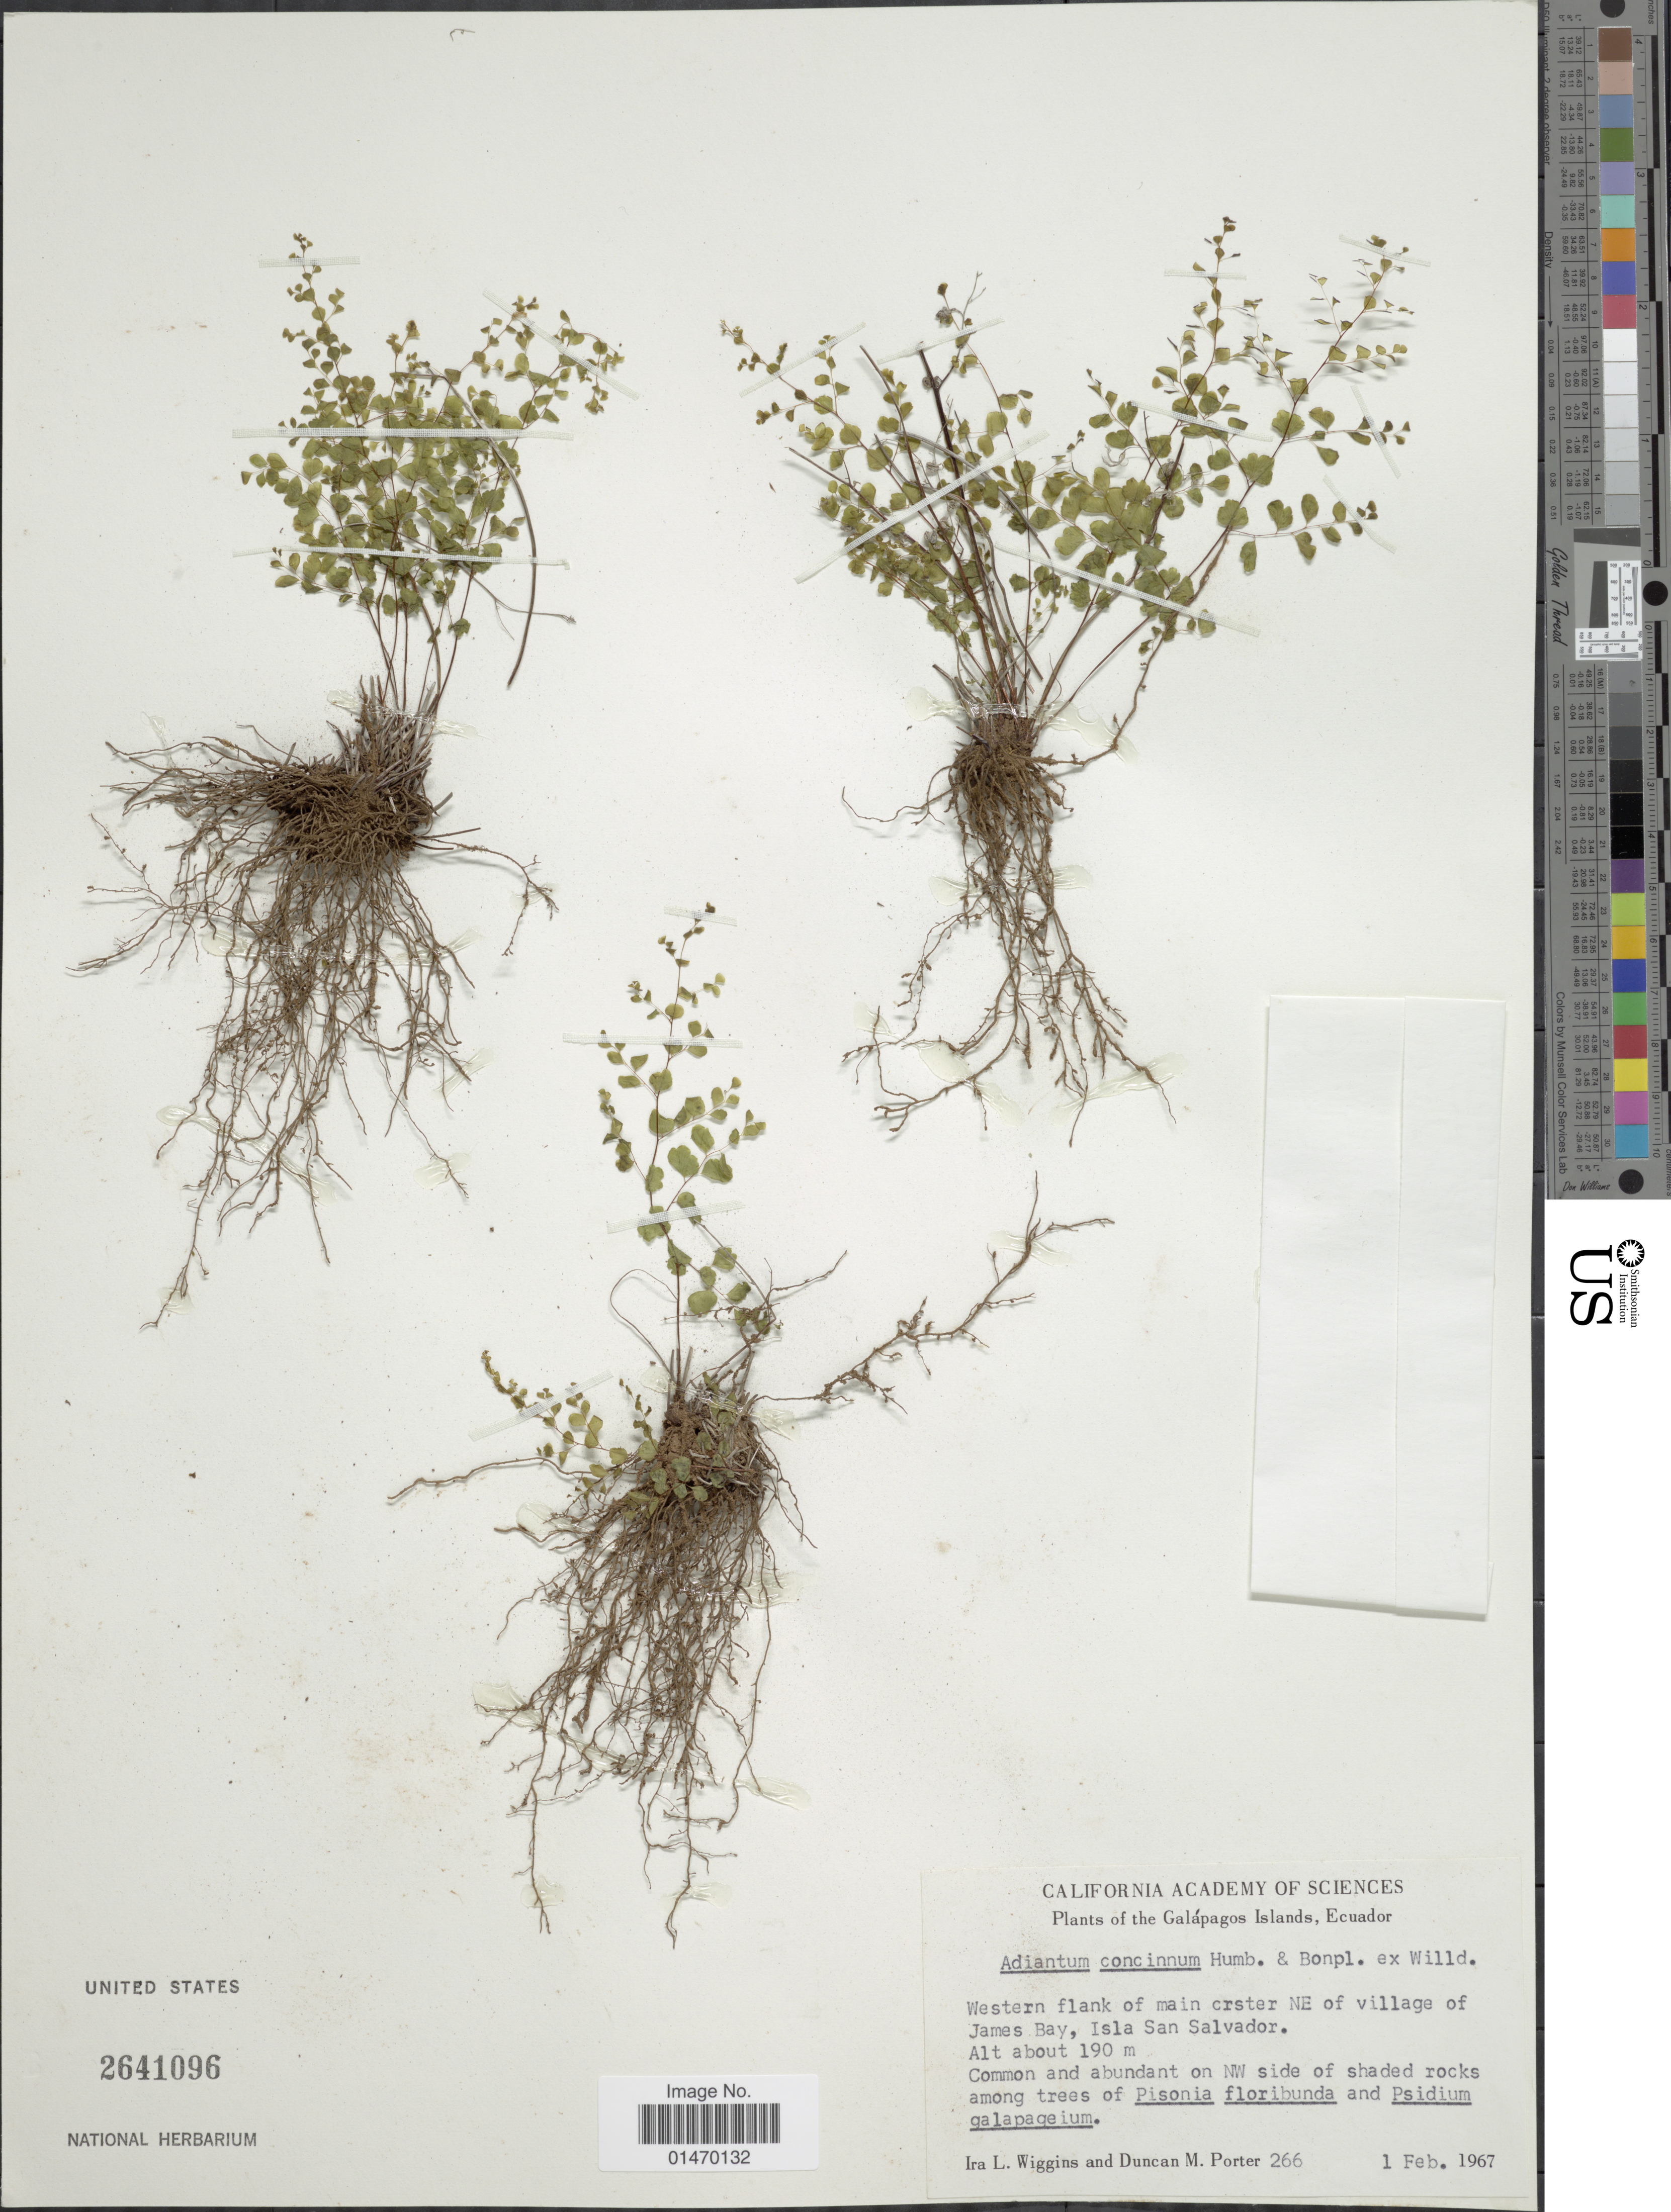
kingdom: Plantae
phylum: Tracheophyta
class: Polypodiopsida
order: Polypodiales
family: Pteridaceae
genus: Adiantum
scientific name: Adiantum concinnum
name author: Humb. & Bonpl. ex Willd.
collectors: I. L. Wiggins & D. M. Porter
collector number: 266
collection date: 1967-02-01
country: Ecuador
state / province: Colón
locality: Galapagos Islands, western flank of main orster NE of vllage of James Bay, Isla San Salvador.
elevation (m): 190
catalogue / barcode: US 2641096